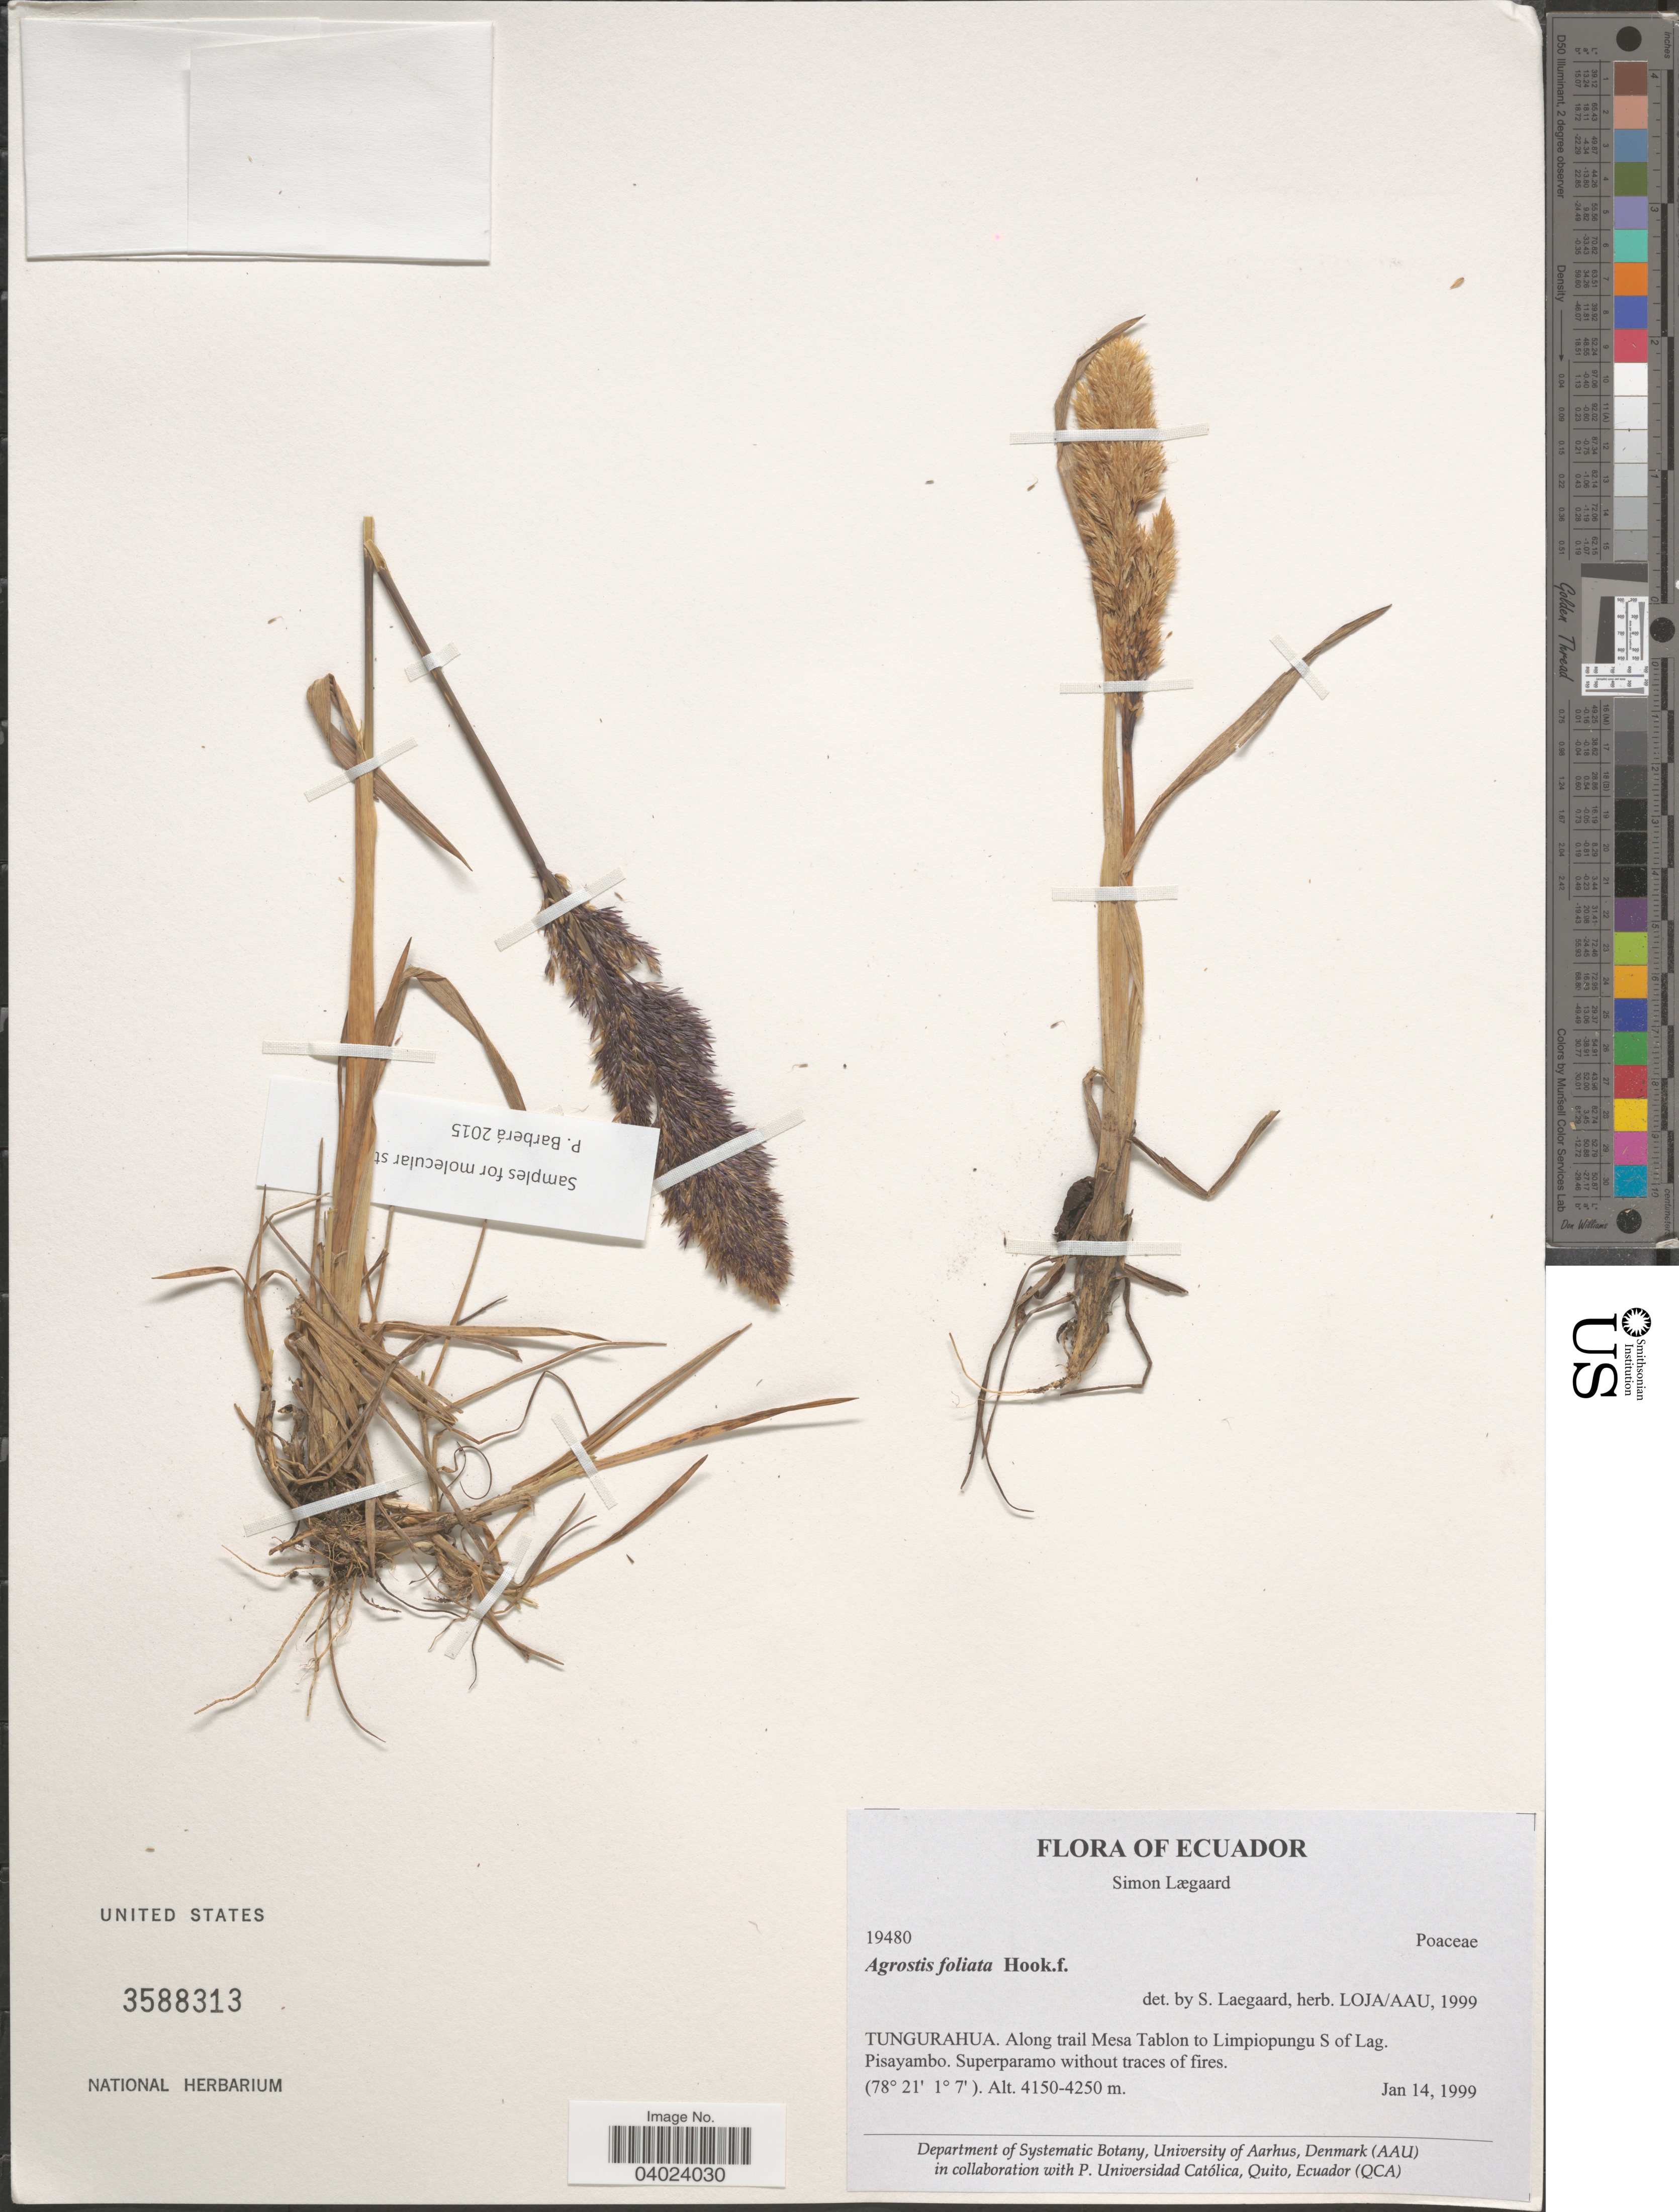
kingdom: Plantae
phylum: Tracheophyta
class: Liliopsida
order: Poales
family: Poaceae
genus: Agrostis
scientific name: Agrostis foliata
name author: Hook. f.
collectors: S. Lægaard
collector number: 19480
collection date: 1999-01-14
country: Ecuador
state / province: Tungurahua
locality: Along trail Mesa Tablon to Limpiopungu S of Lag. Pisayambo.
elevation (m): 4150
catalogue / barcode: US 3588313